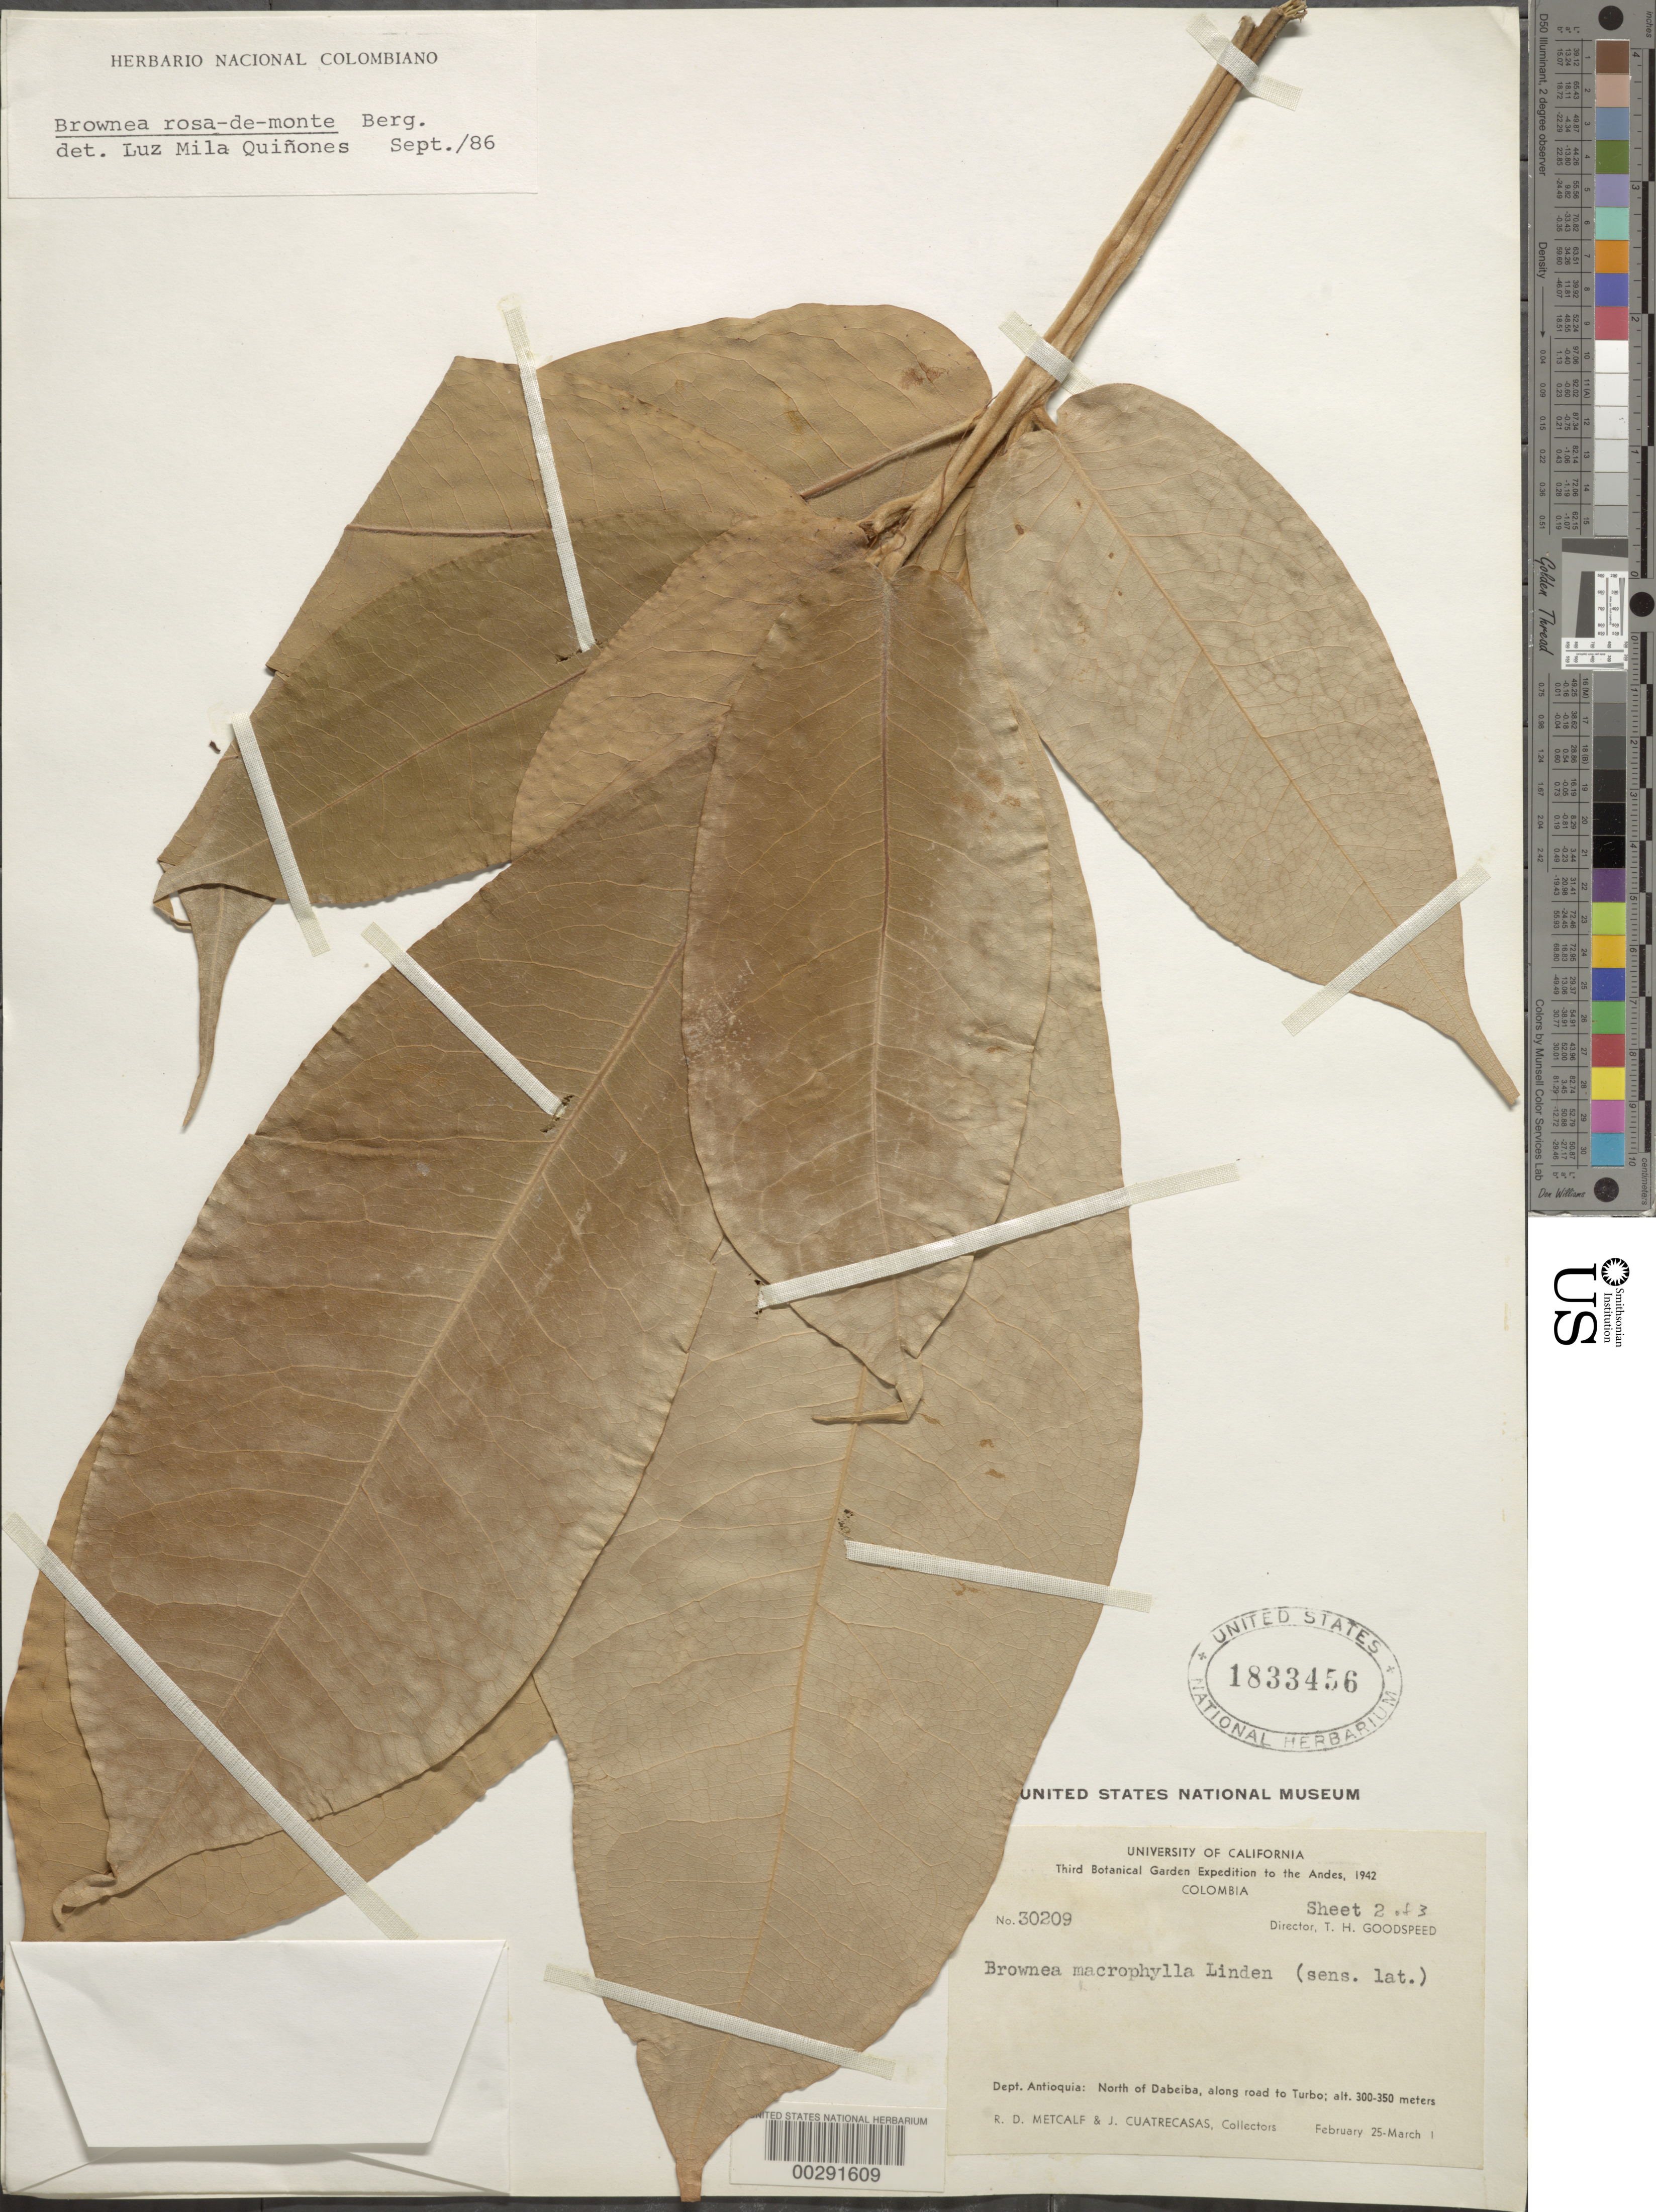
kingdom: Plantae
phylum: Tracheophyta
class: Magnoliopsida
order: Fabales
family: Fabaceae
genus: Brownea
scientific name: Brownea rosa-de-monte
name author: P.J. Bergius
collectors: R. D. Metcalf & J. Cuatrecasas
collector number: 30209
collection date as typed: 25 Feb 1942 to 01 Mar 1942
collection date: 1942-02-25/1942-03-01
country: Colombia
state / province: Antioquia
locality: N of Dabeiba, along road to Turbo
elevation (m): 300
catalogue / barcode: US 1833456